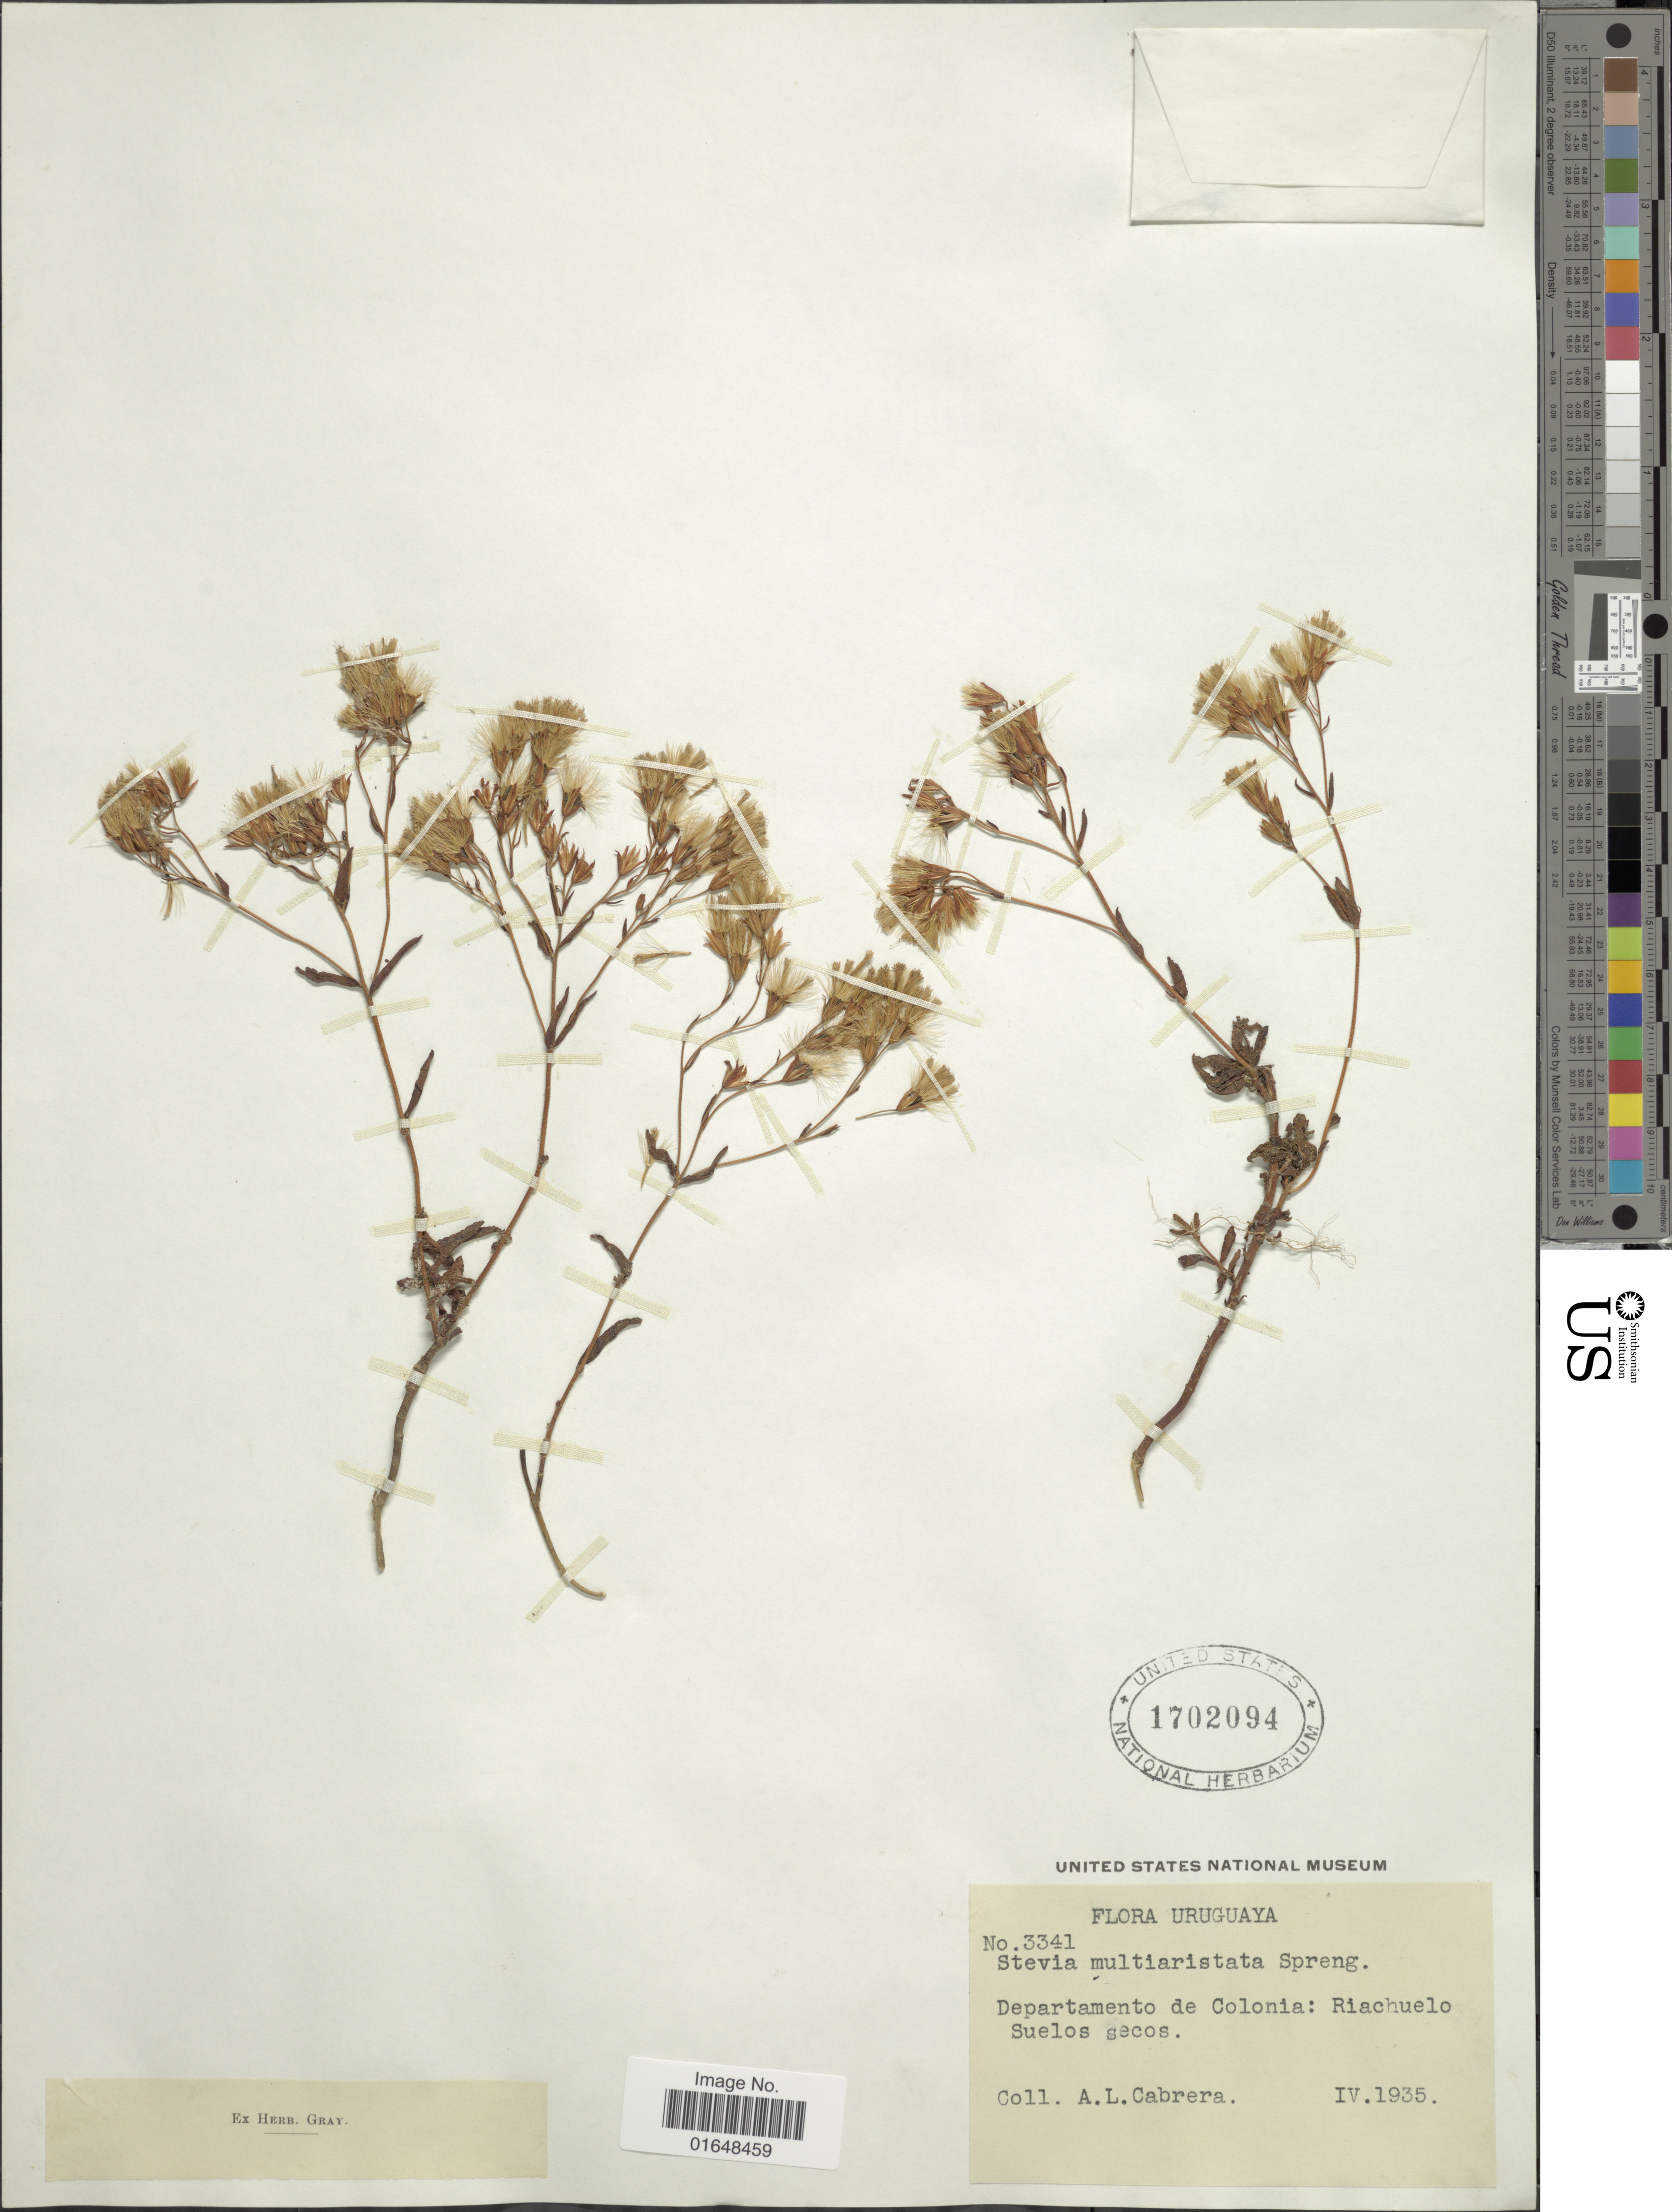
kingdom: Plantae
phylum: Tracheophyta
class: Magnoliopsida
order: Asterales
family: Asteraceae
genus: Stevia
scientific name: Stevia multiaristata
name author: Spreng.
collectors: A. L. Cabrera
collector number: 3341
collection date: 1935-04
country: Uruguay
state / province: Colonia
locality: Departamento de Colonia: Riachuelo Suelos secos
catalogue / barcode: US 1702094